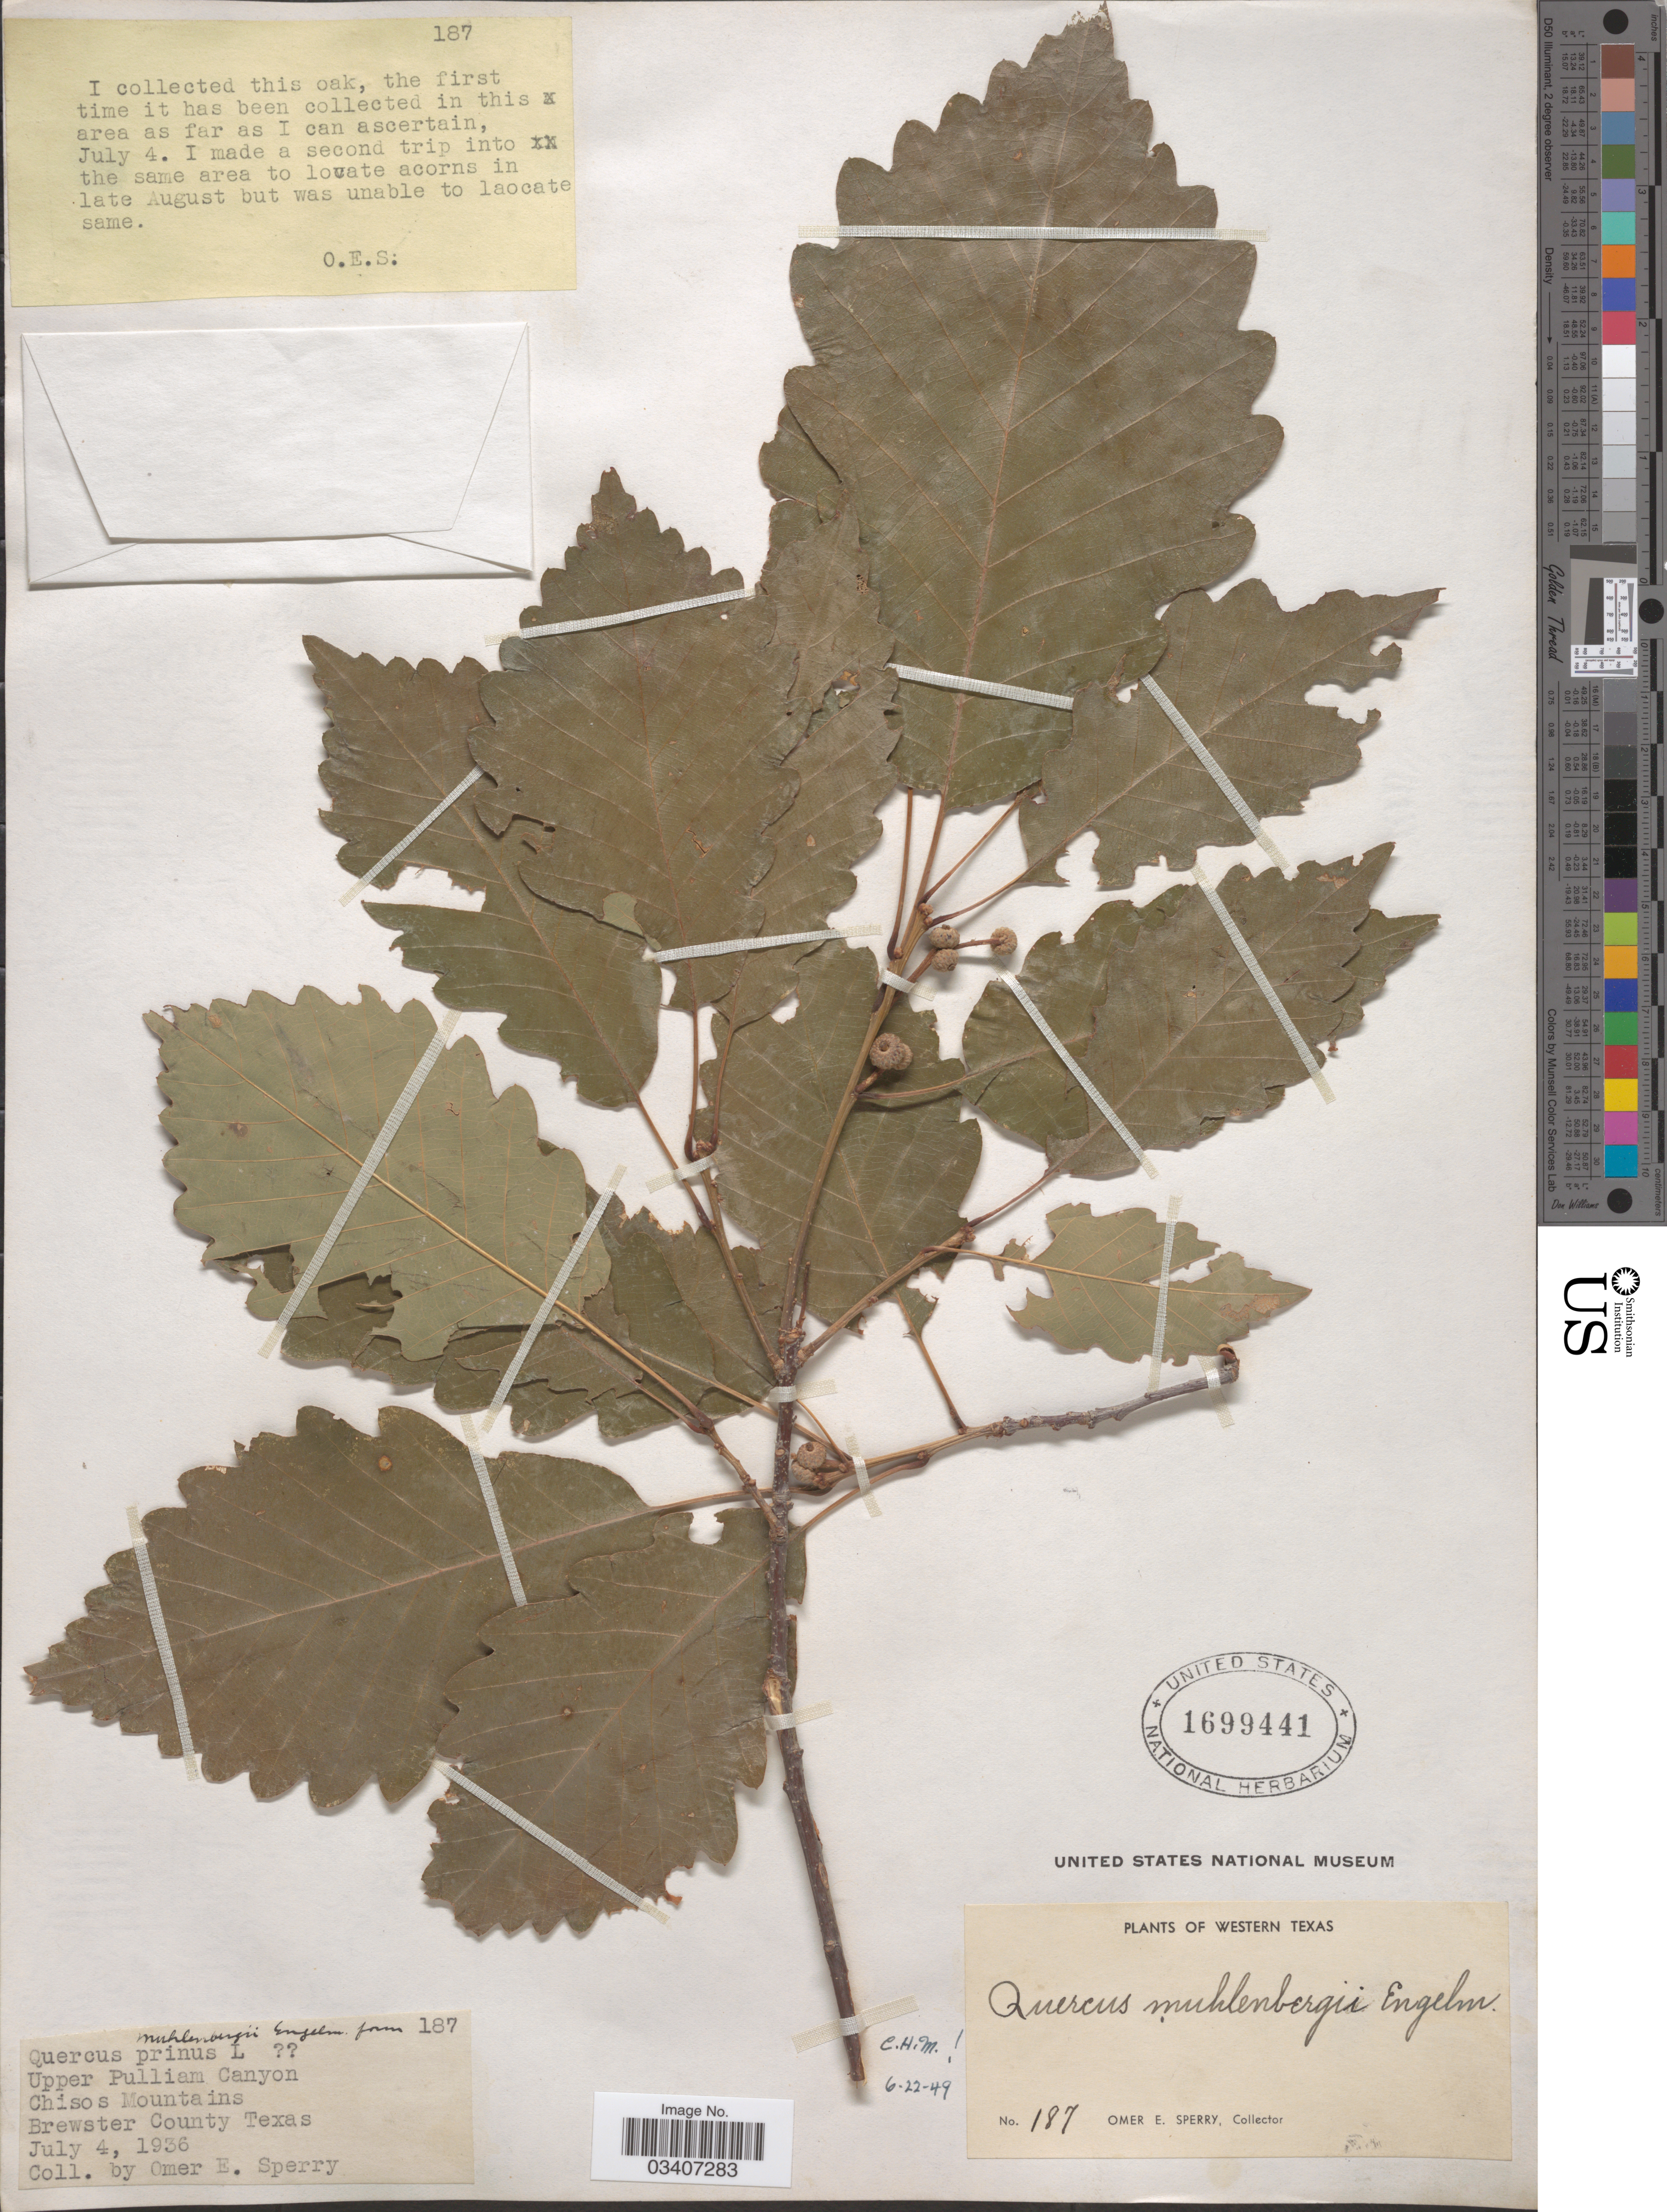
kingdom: Plantae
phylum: Tracheophyta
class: Magnoliopsida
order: Fagales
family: Fagaceae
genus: Quercus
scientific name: Quercus muehlenbergii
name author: Engelm.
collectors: O. E. Sperry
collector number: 187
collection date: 1936-07-04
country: United States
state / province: Texas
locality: Western Texas. Upper Pulliam Canyon. Chisos Mountains. Brewster County.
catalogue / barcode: US 1699441